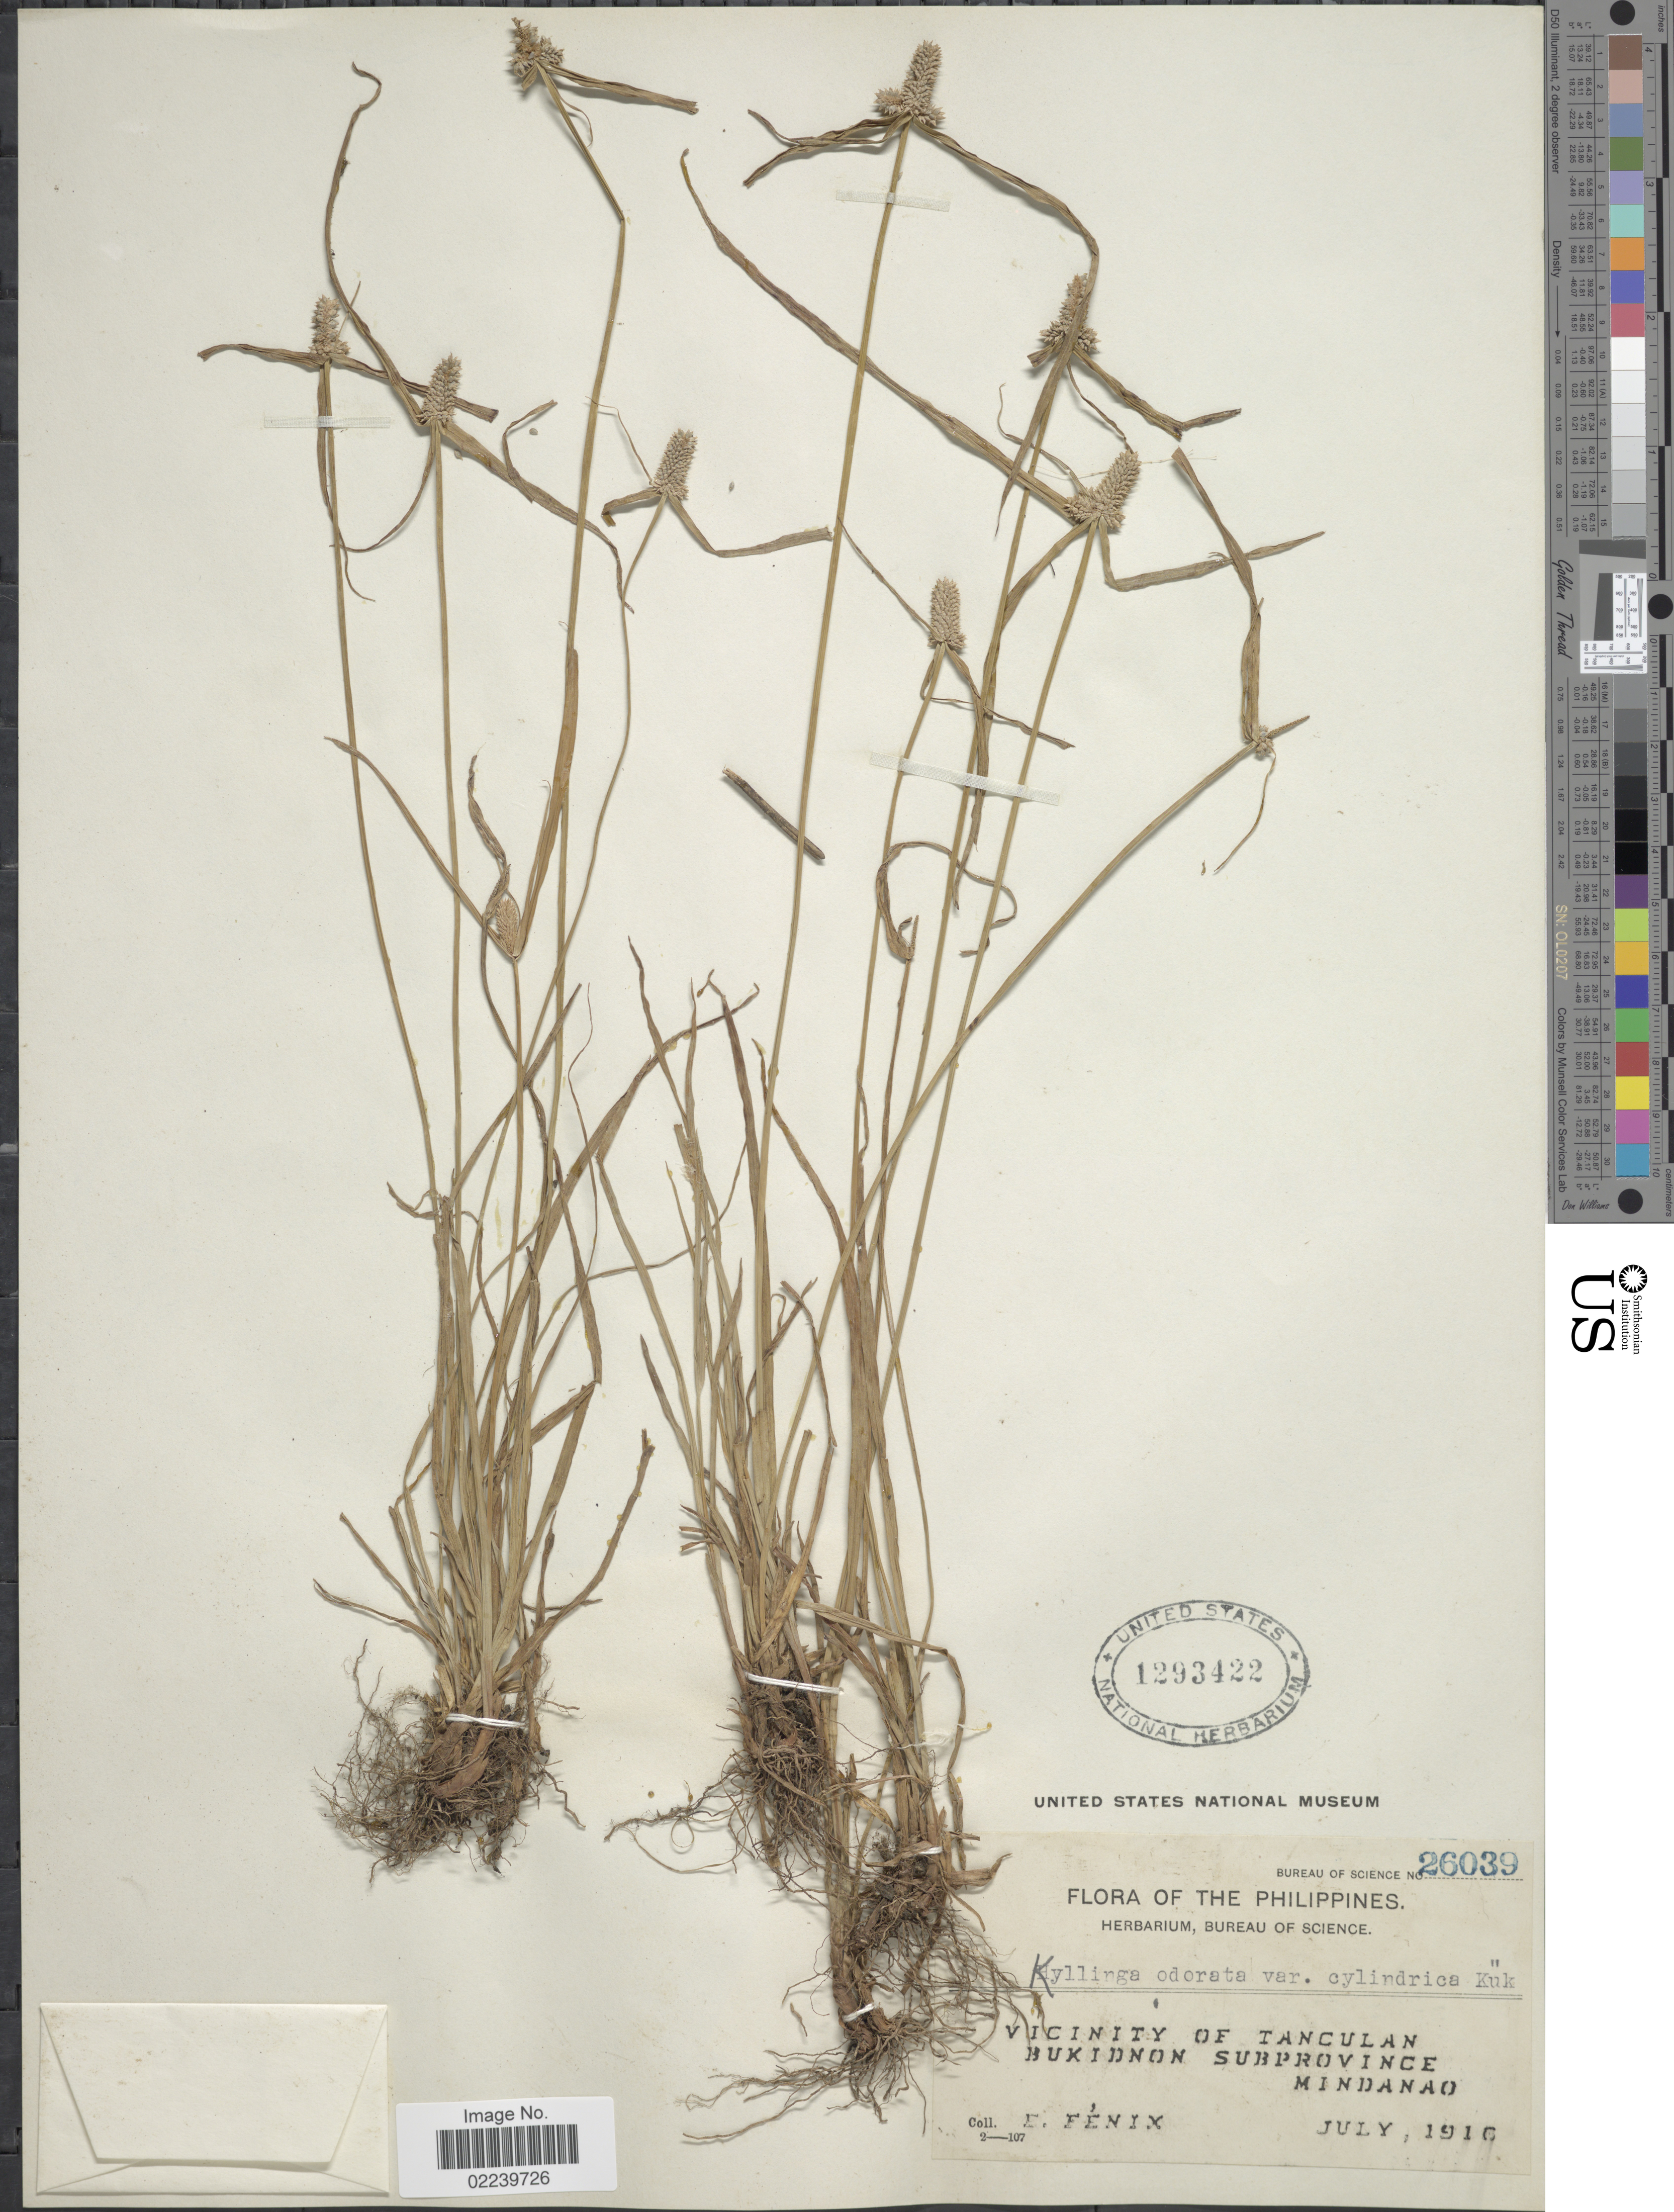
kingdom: Plantae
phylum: Tracheophyta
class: Liliopsida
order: Poales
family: Cyperaceae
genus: Cyperus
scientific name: Cyperus sesquiflorus subsp. cylindricus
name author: (Nees) T. Koyama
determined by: Strong, M. T., (US), Smithsonian Institution - National Museum of Natural History (UNITED STATES)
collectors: E. Fenix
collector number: Bureau of Science 26039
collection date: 1910-07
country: Philippines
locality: Vicinity of Tanculan, Bukidnon Subprovince, Mindanao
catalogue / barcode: US 1293422